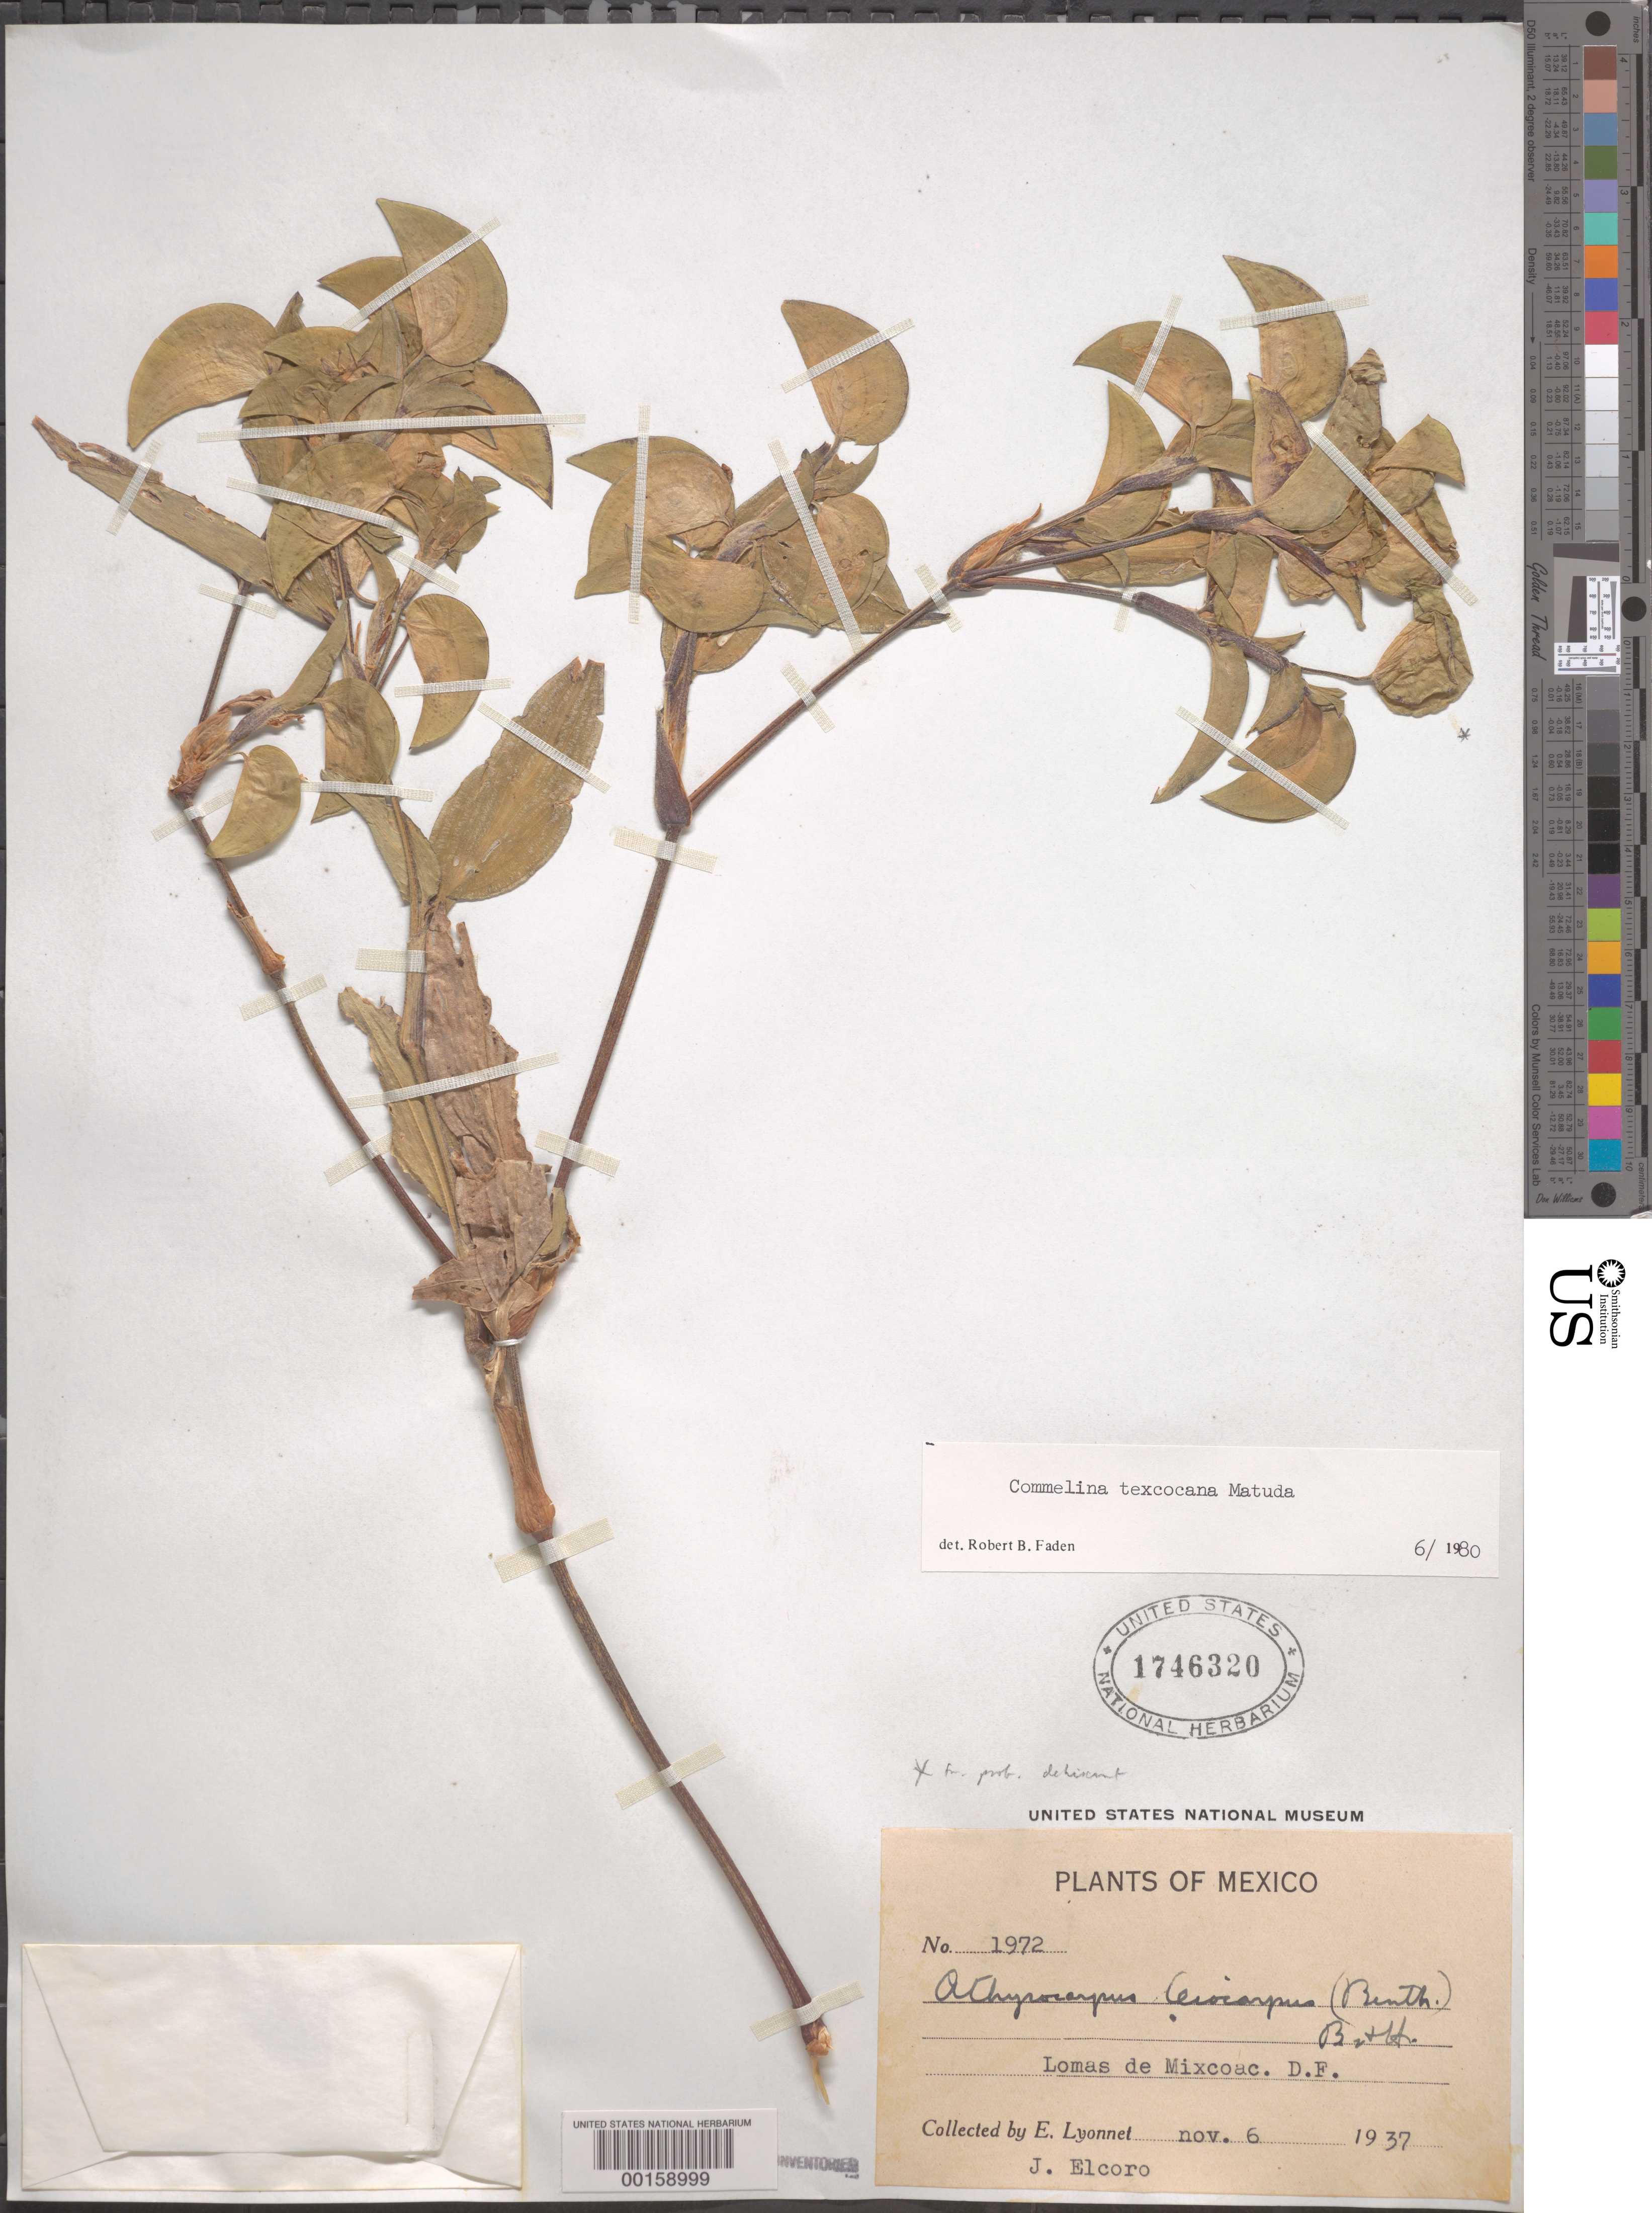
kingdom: Plantae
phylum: Tracheophyta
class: Liliopsida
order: Commelinales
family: Commelinaceae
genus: Commelina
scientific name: Commelina texcocana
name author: Matuda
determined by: Faden, Robert B., (US), Smithsonian Institution - National Museum of Natural History (UNITED STATES)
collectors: Bro. E. Lyonnet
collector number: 1972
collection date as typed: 06 Nov 1937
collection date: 1937-11-06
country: Mexico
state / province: Distrito Federal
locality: Lomas de Mixcoac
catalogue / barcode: US 1746320